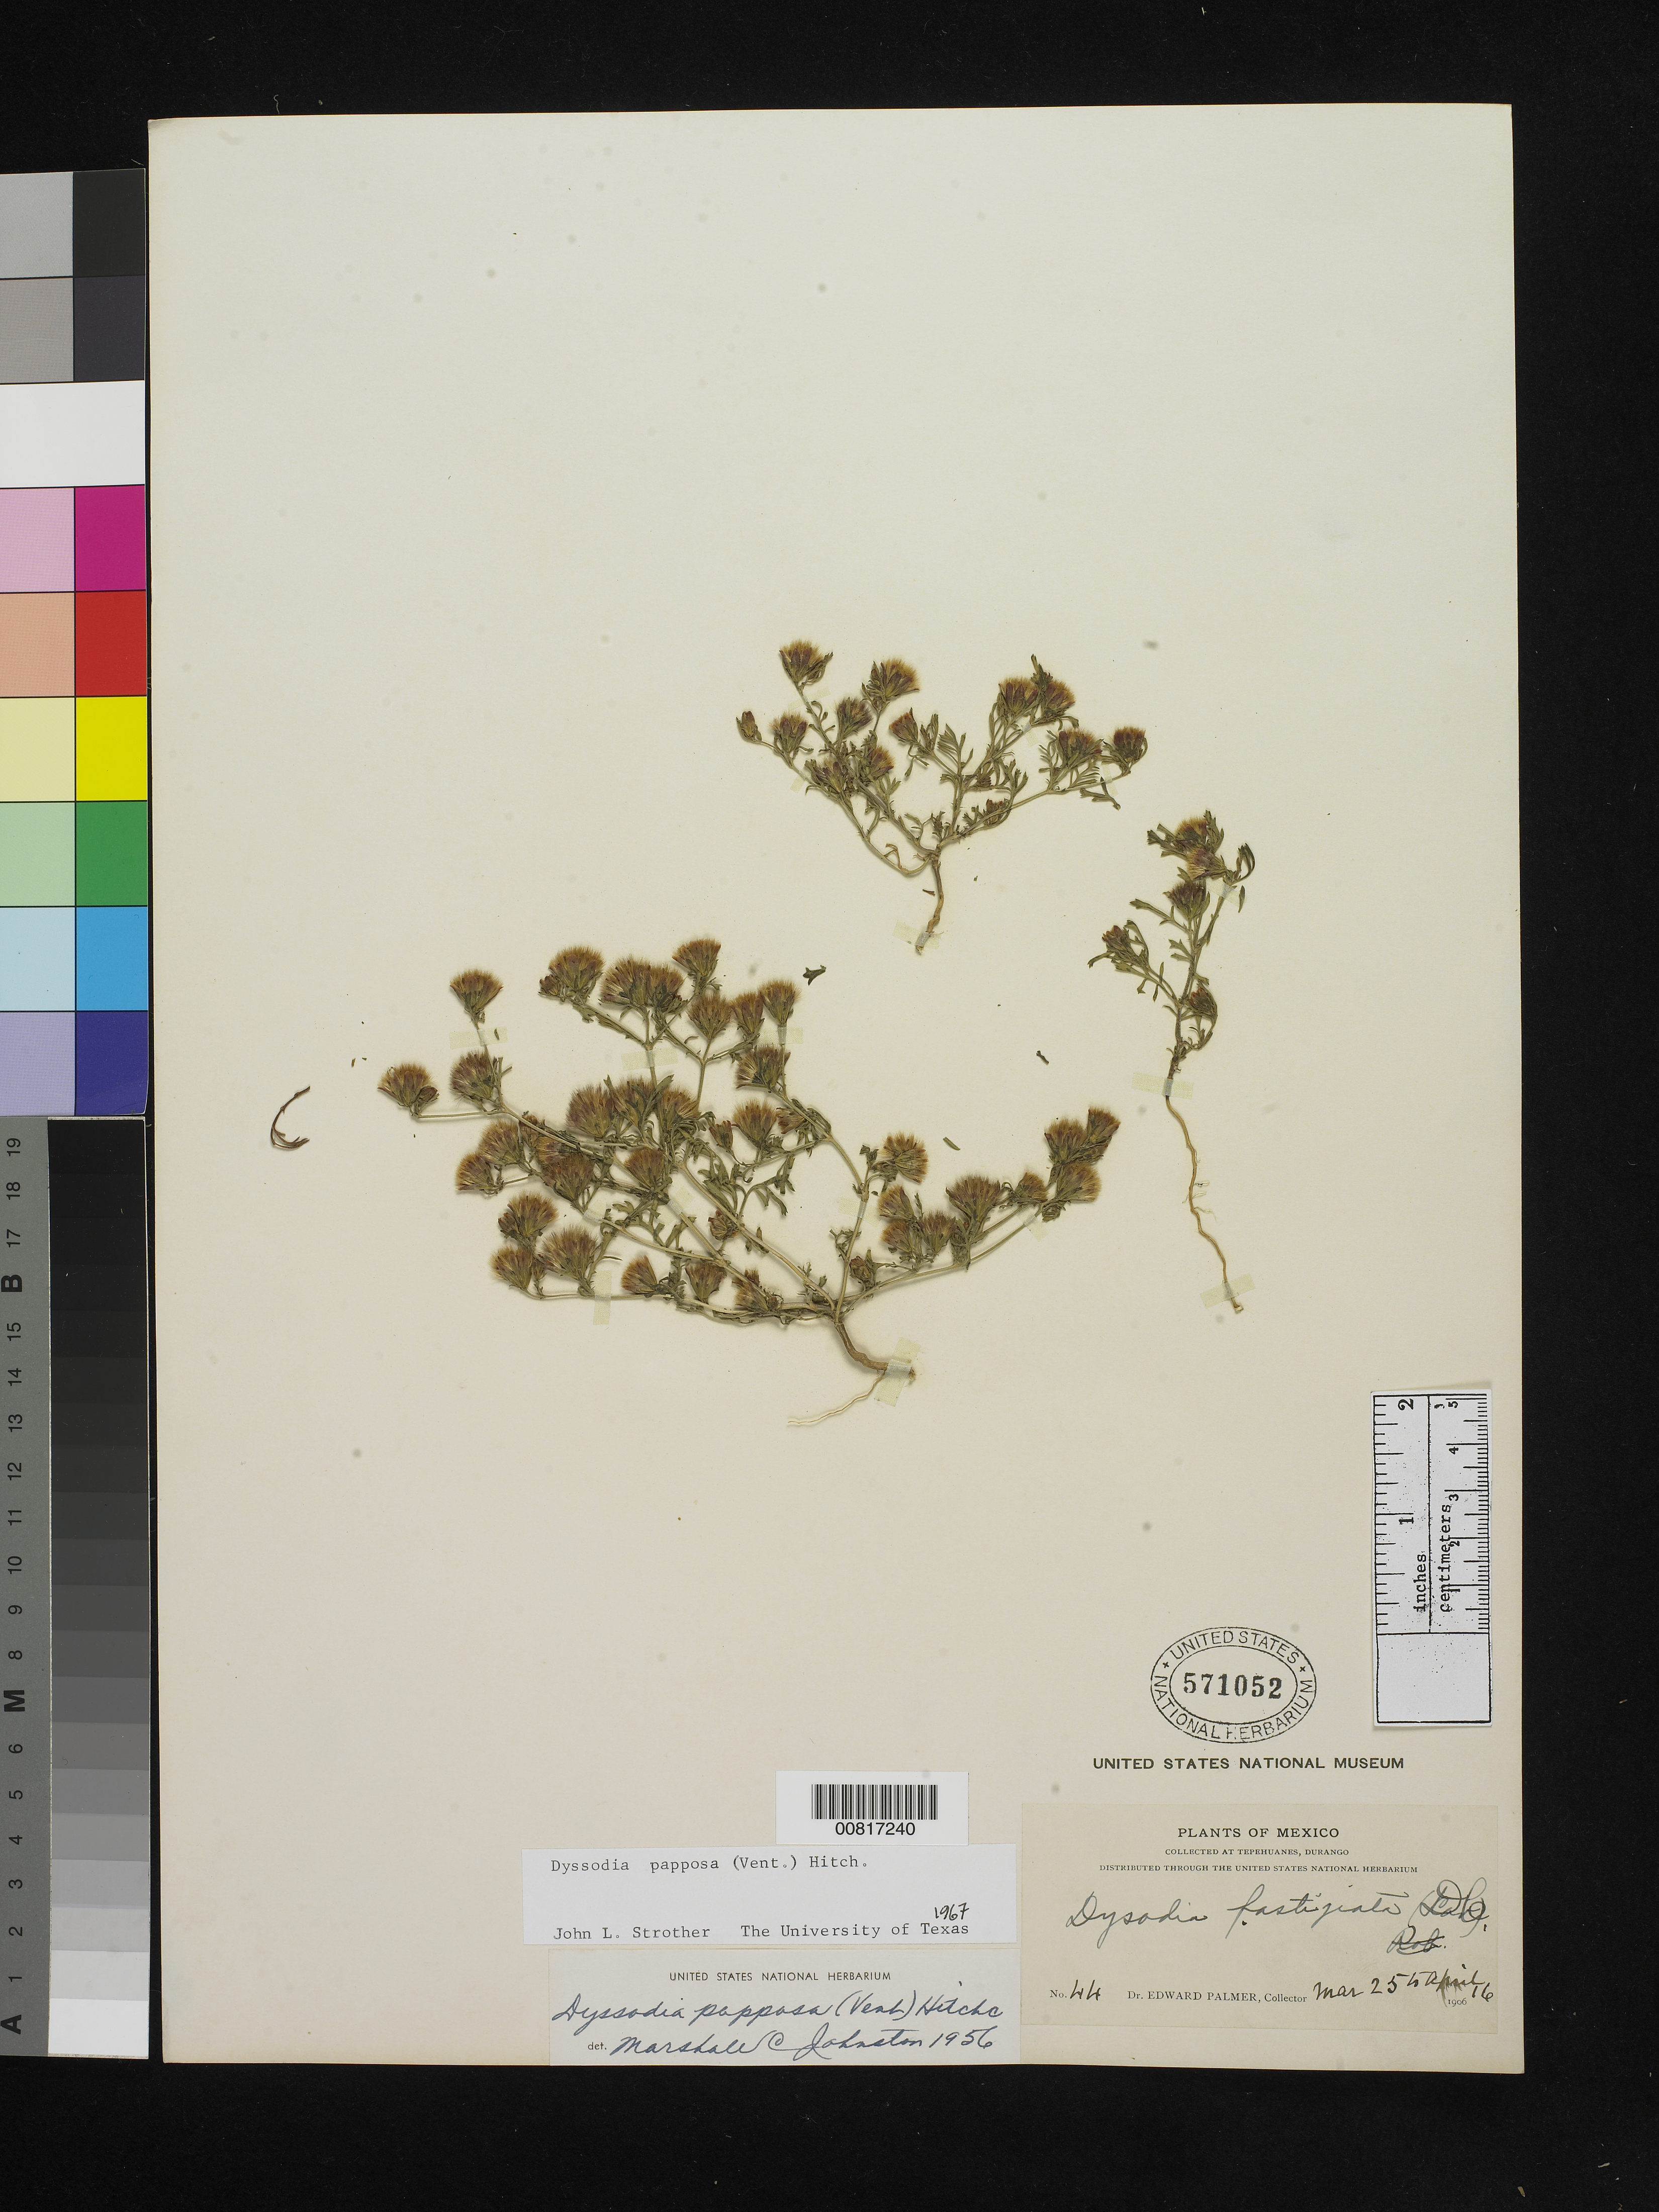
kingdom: Plantae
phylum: Tracheophyta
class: Magnoliopsida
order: Asterales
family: Asteraceae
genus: Dyssodia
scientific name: Dyssodia papposa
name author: (Vent.) Hitchc.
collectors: E. Palmer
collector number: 44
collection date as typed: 25 Mar 1906 to 16 Apr 1906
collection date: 1906-03-25/1906-04-16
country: Mexico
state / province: Durango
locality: Tepehuanes, Durango.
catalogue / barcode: US 571052